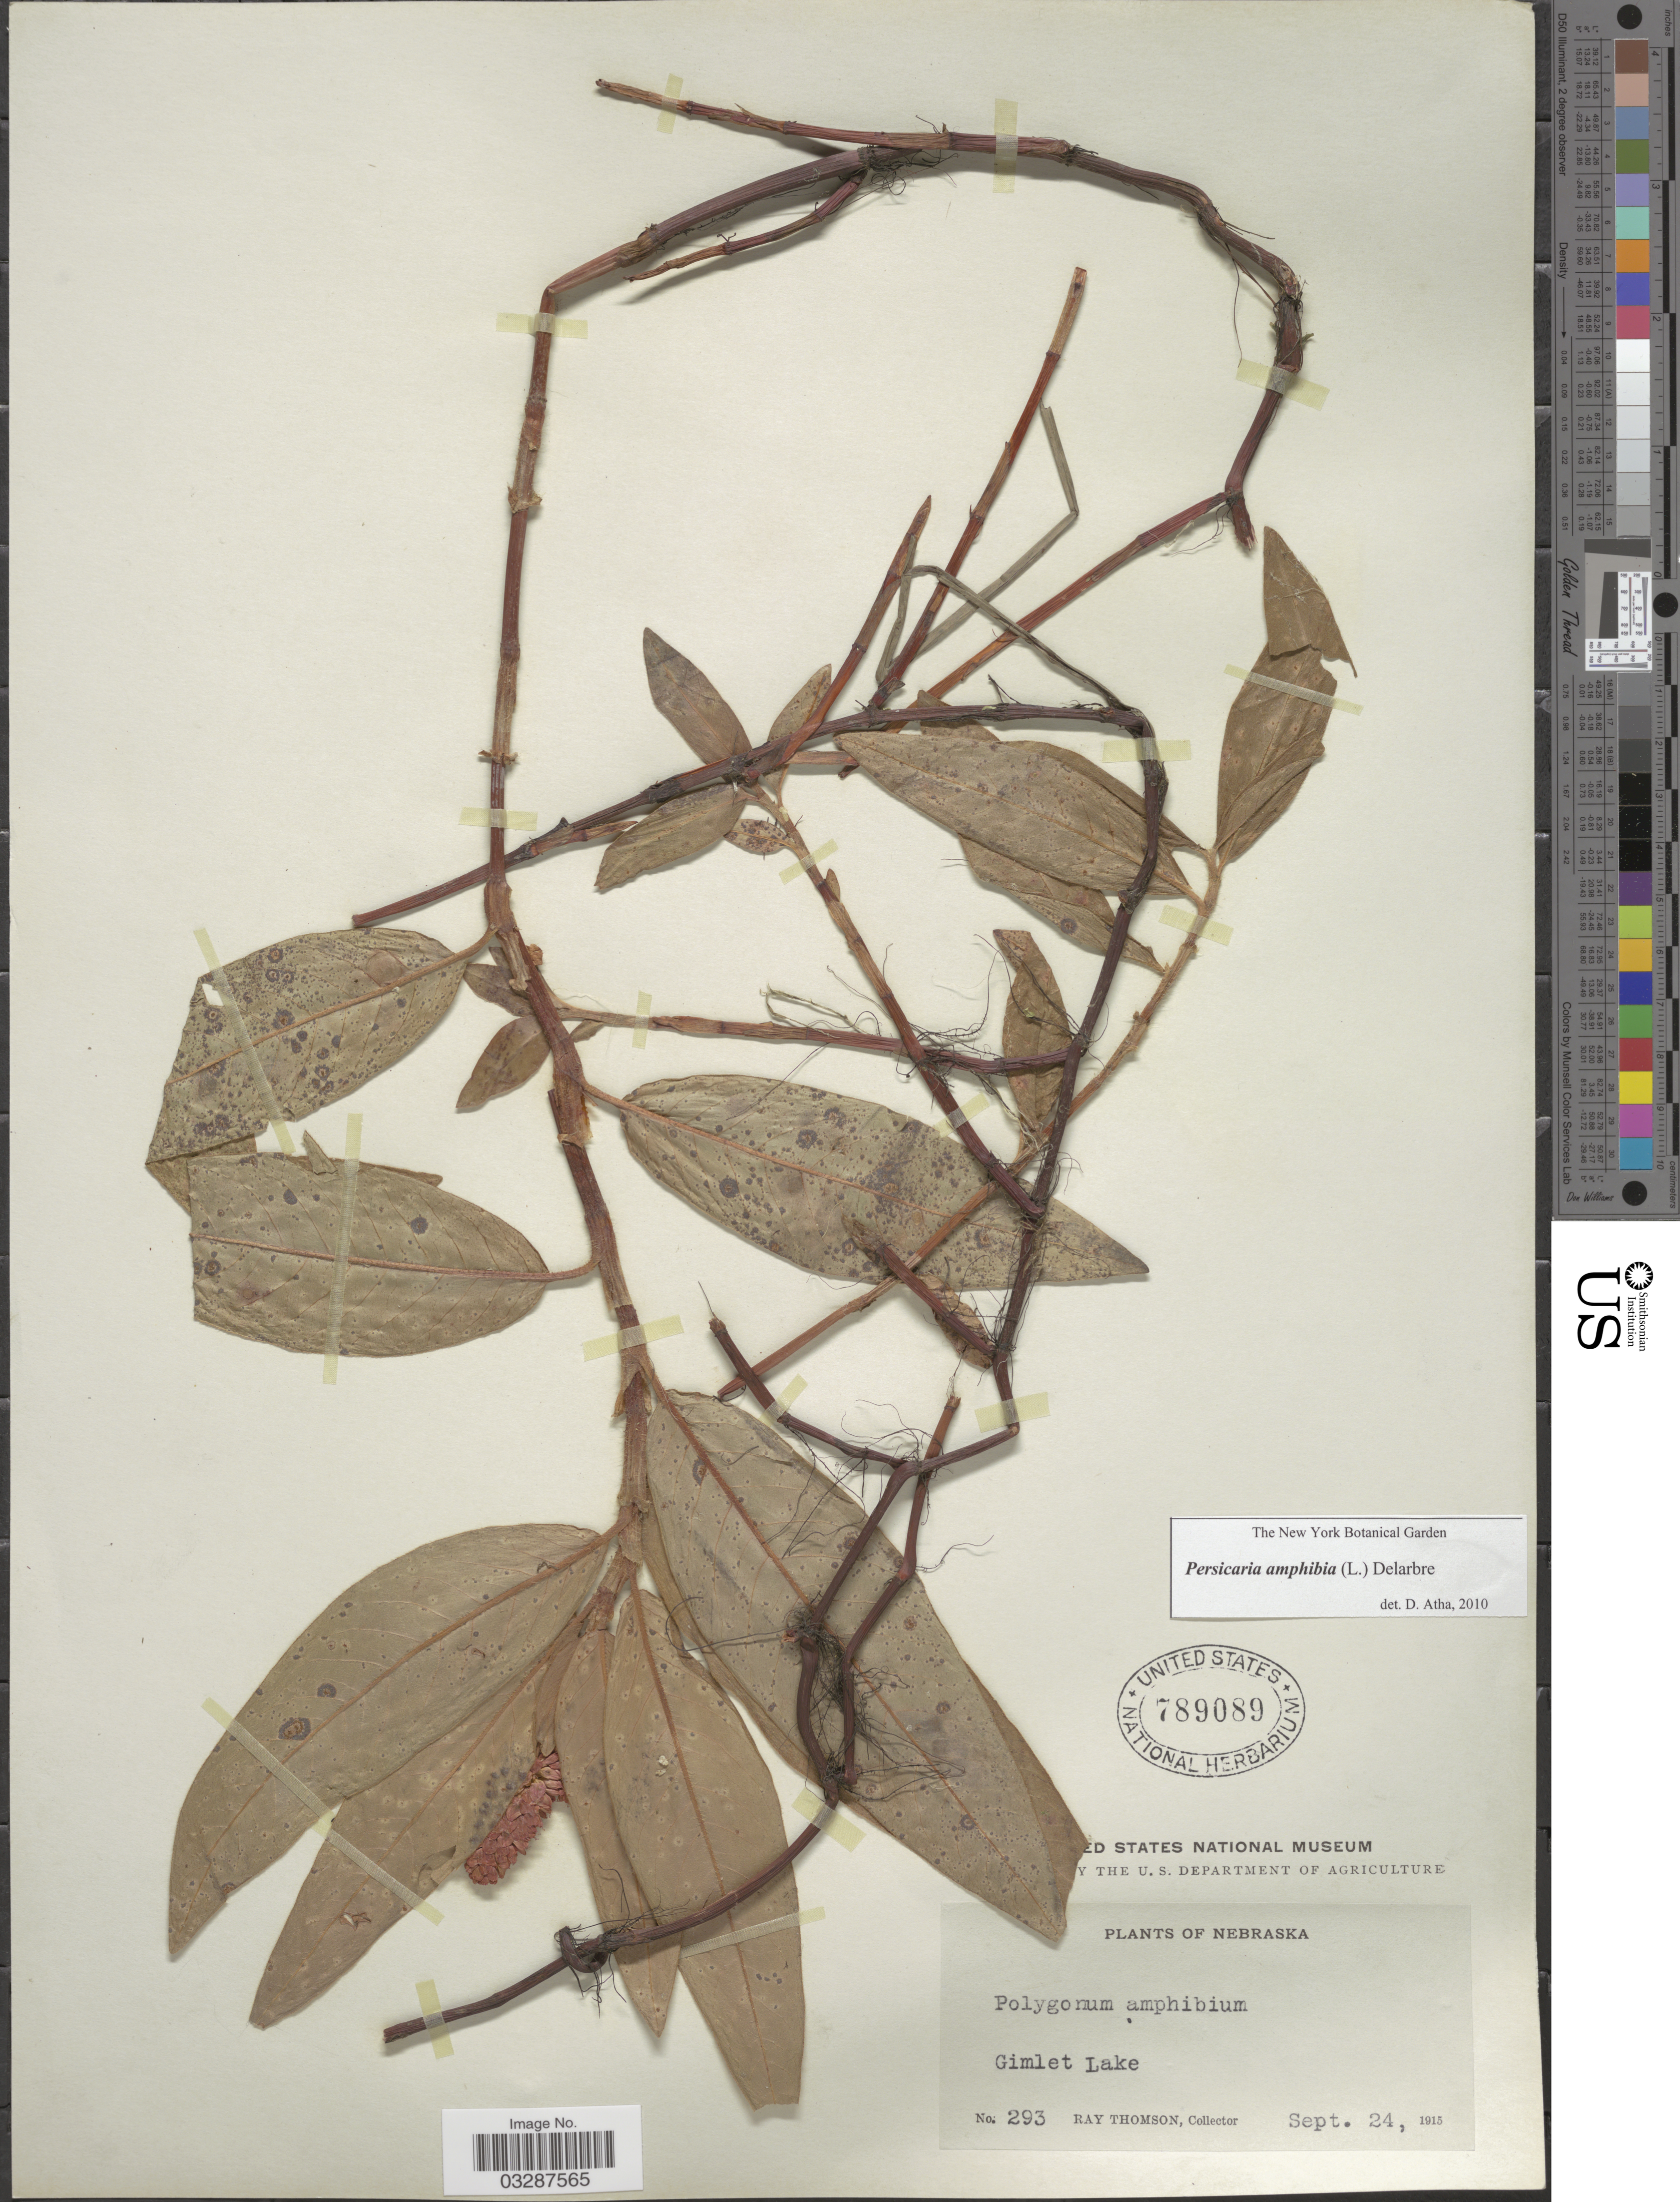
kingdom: Plantae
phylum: Tracheophyta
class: Magnoliopsida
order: Caryophyllales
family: Polygonaceae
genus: Persicaria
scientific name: Persicaria amphibia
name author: (L.) Delarbre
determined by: Atha, D. E.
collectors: R. Thomson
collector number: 293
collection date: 1915-09-24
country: United States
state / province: Nebraska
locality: Gimlet Lake.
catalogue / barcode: US 789089